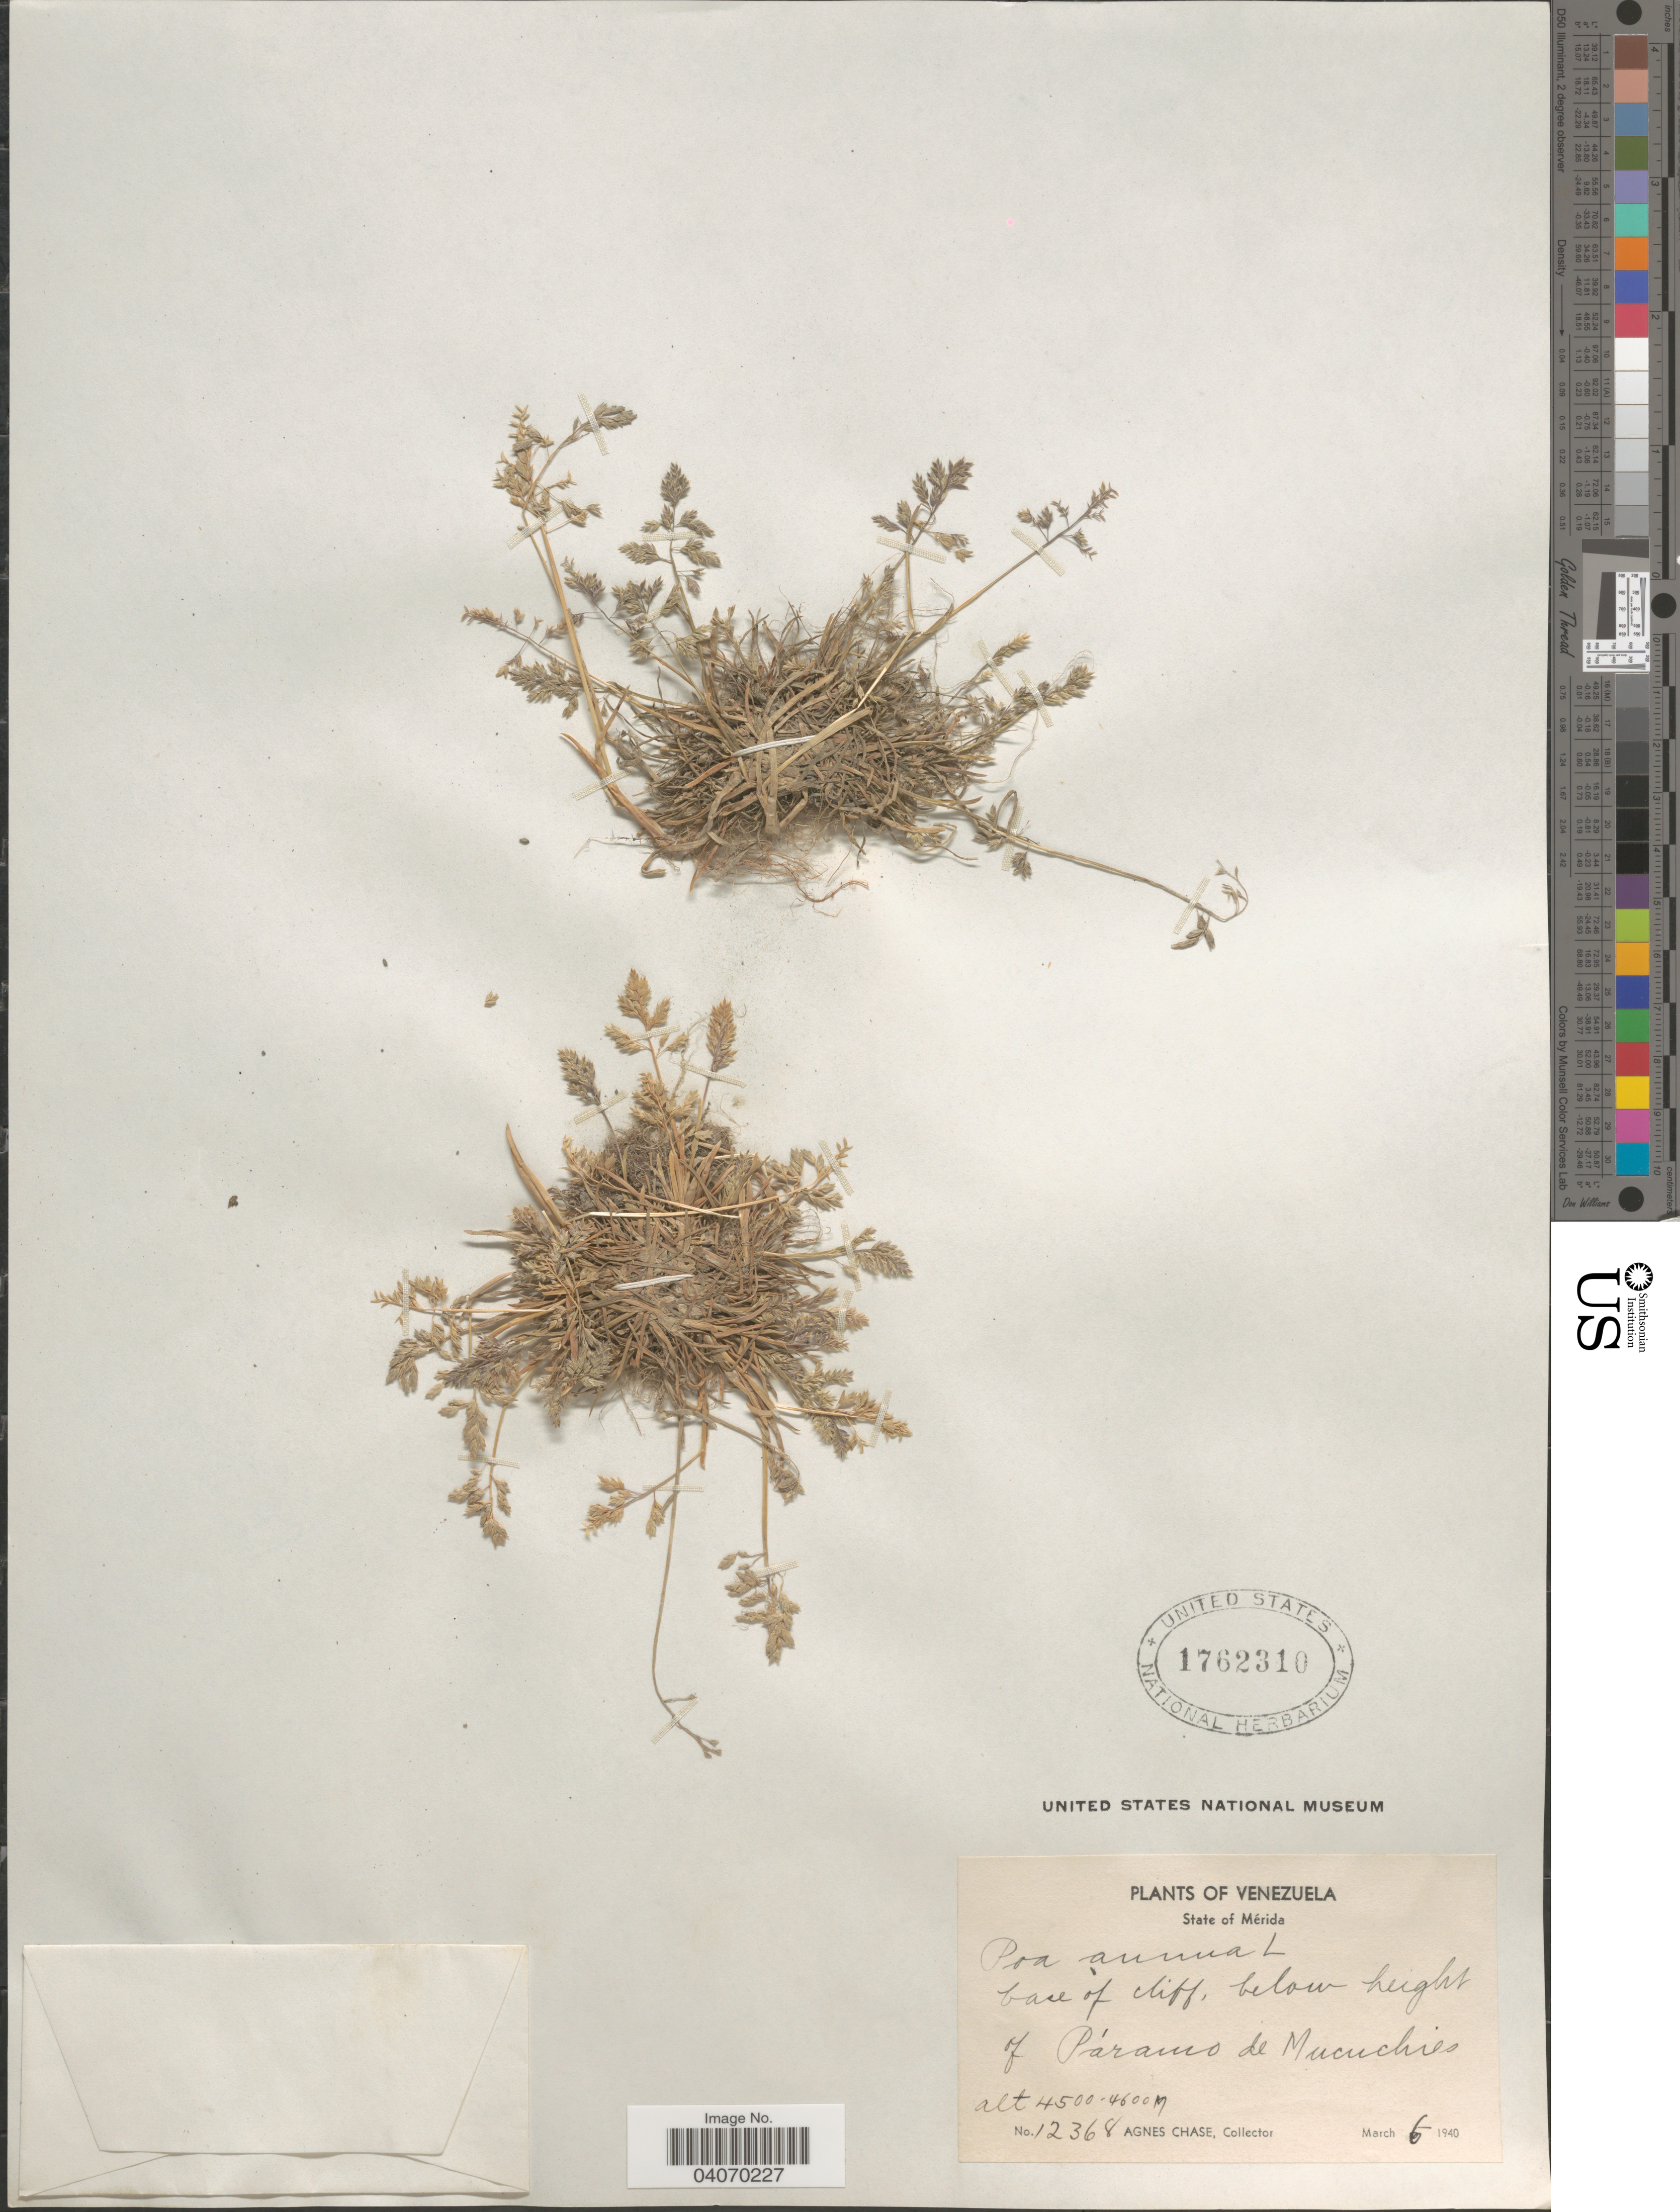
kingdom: Plantae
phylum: Tracheophyta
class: Liliopsida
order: Poales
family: Poaceae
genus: Poa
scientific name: Poa annua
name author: L.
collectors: A. Chase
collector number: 12368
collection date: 1940-03-06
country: Venezuela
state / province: Merida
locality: Base of cliff, below height of Páramo de Mucuchies.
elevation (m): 4500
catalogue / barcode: US 1762310